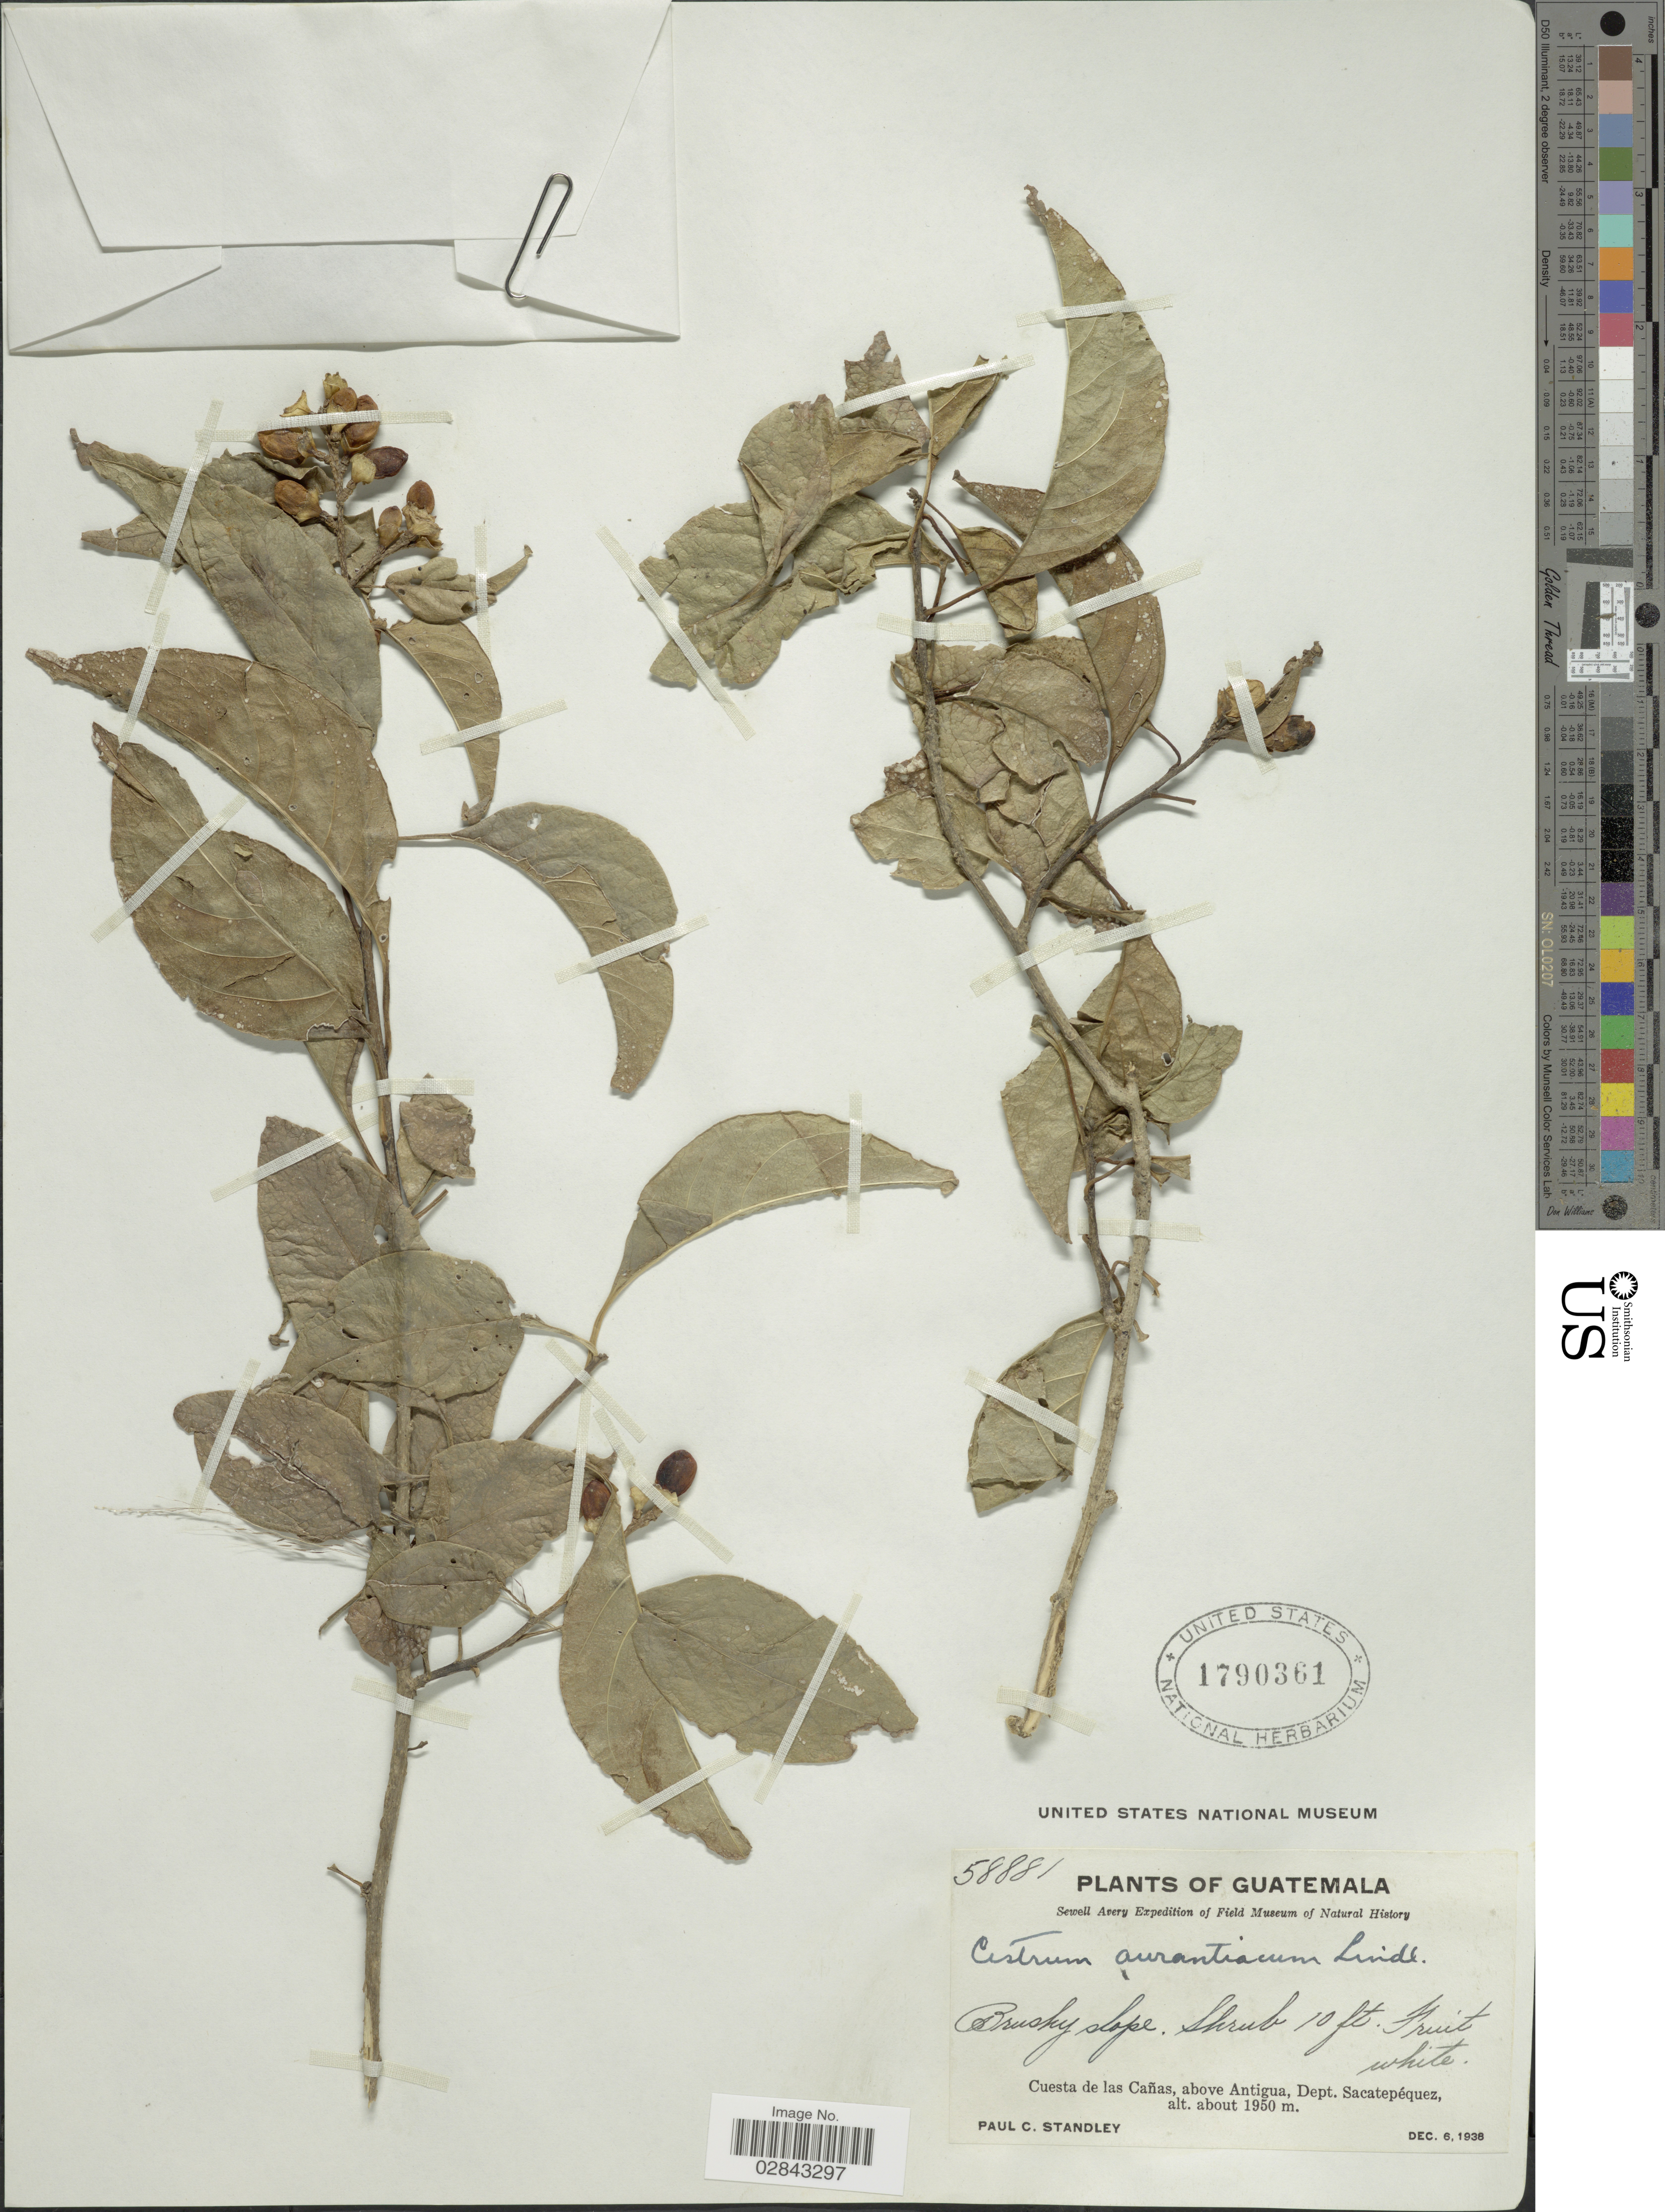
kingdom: Plantae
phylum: Tracheophyta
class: Magnoliopsida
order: Solanales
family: Solanaceae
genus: Cestrum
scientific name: Cestrum aurantiacum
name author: Lindley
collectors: P. C. Standley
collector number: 58881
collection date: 1938-12-06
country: Guatemala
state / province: Sacatepéquez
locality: Cuesta de las Cañas, above Antigua. Dept. Sacatepéquez.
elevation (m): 1950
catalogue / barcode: US 1790361